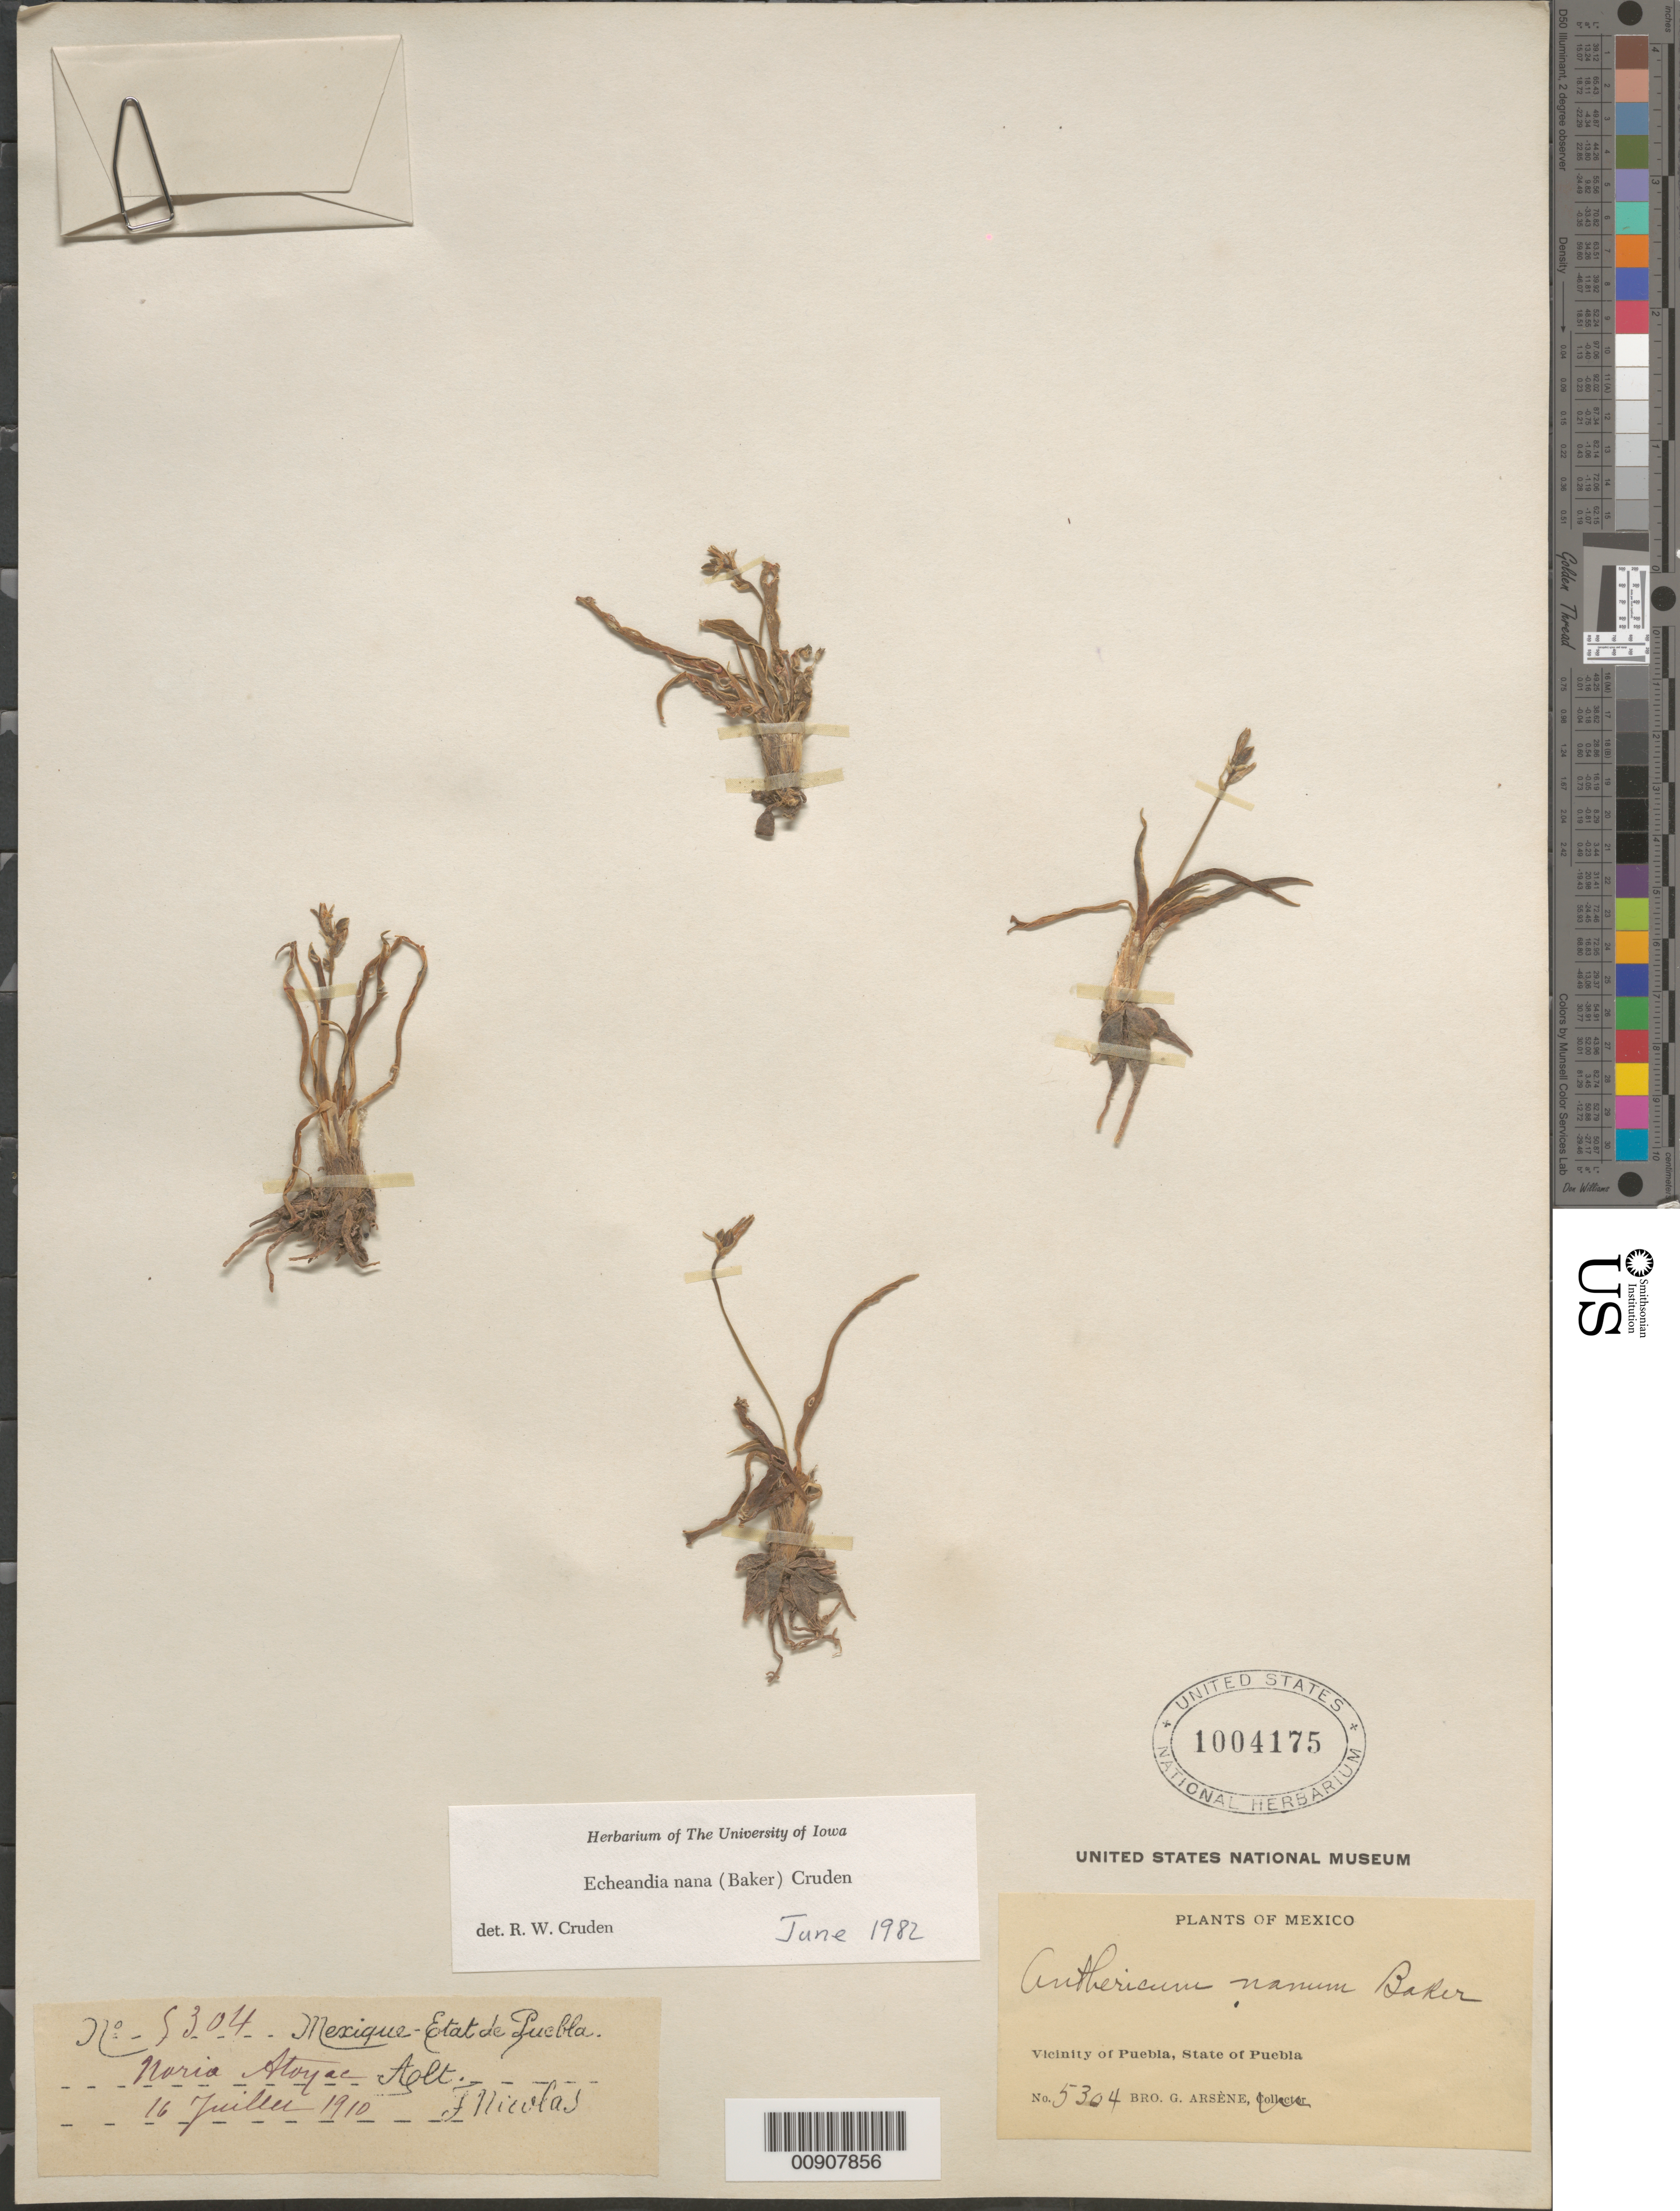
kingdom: Plantae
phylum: Tracheophyta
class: Liliopsida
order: Asparagales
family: Asparagaceae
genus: Echeandia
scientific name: Echeandia nana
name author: (Baker) Cruden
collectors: B. Nicolas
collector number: Arsène, Bro. G. No. 5304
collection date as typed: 16 Jul 1910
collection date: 1910-07-16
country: Mexico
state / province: Puebla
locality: Noria Atoyac. Vicinity of Puebla, State of Puebla.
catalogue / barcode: US 1004175